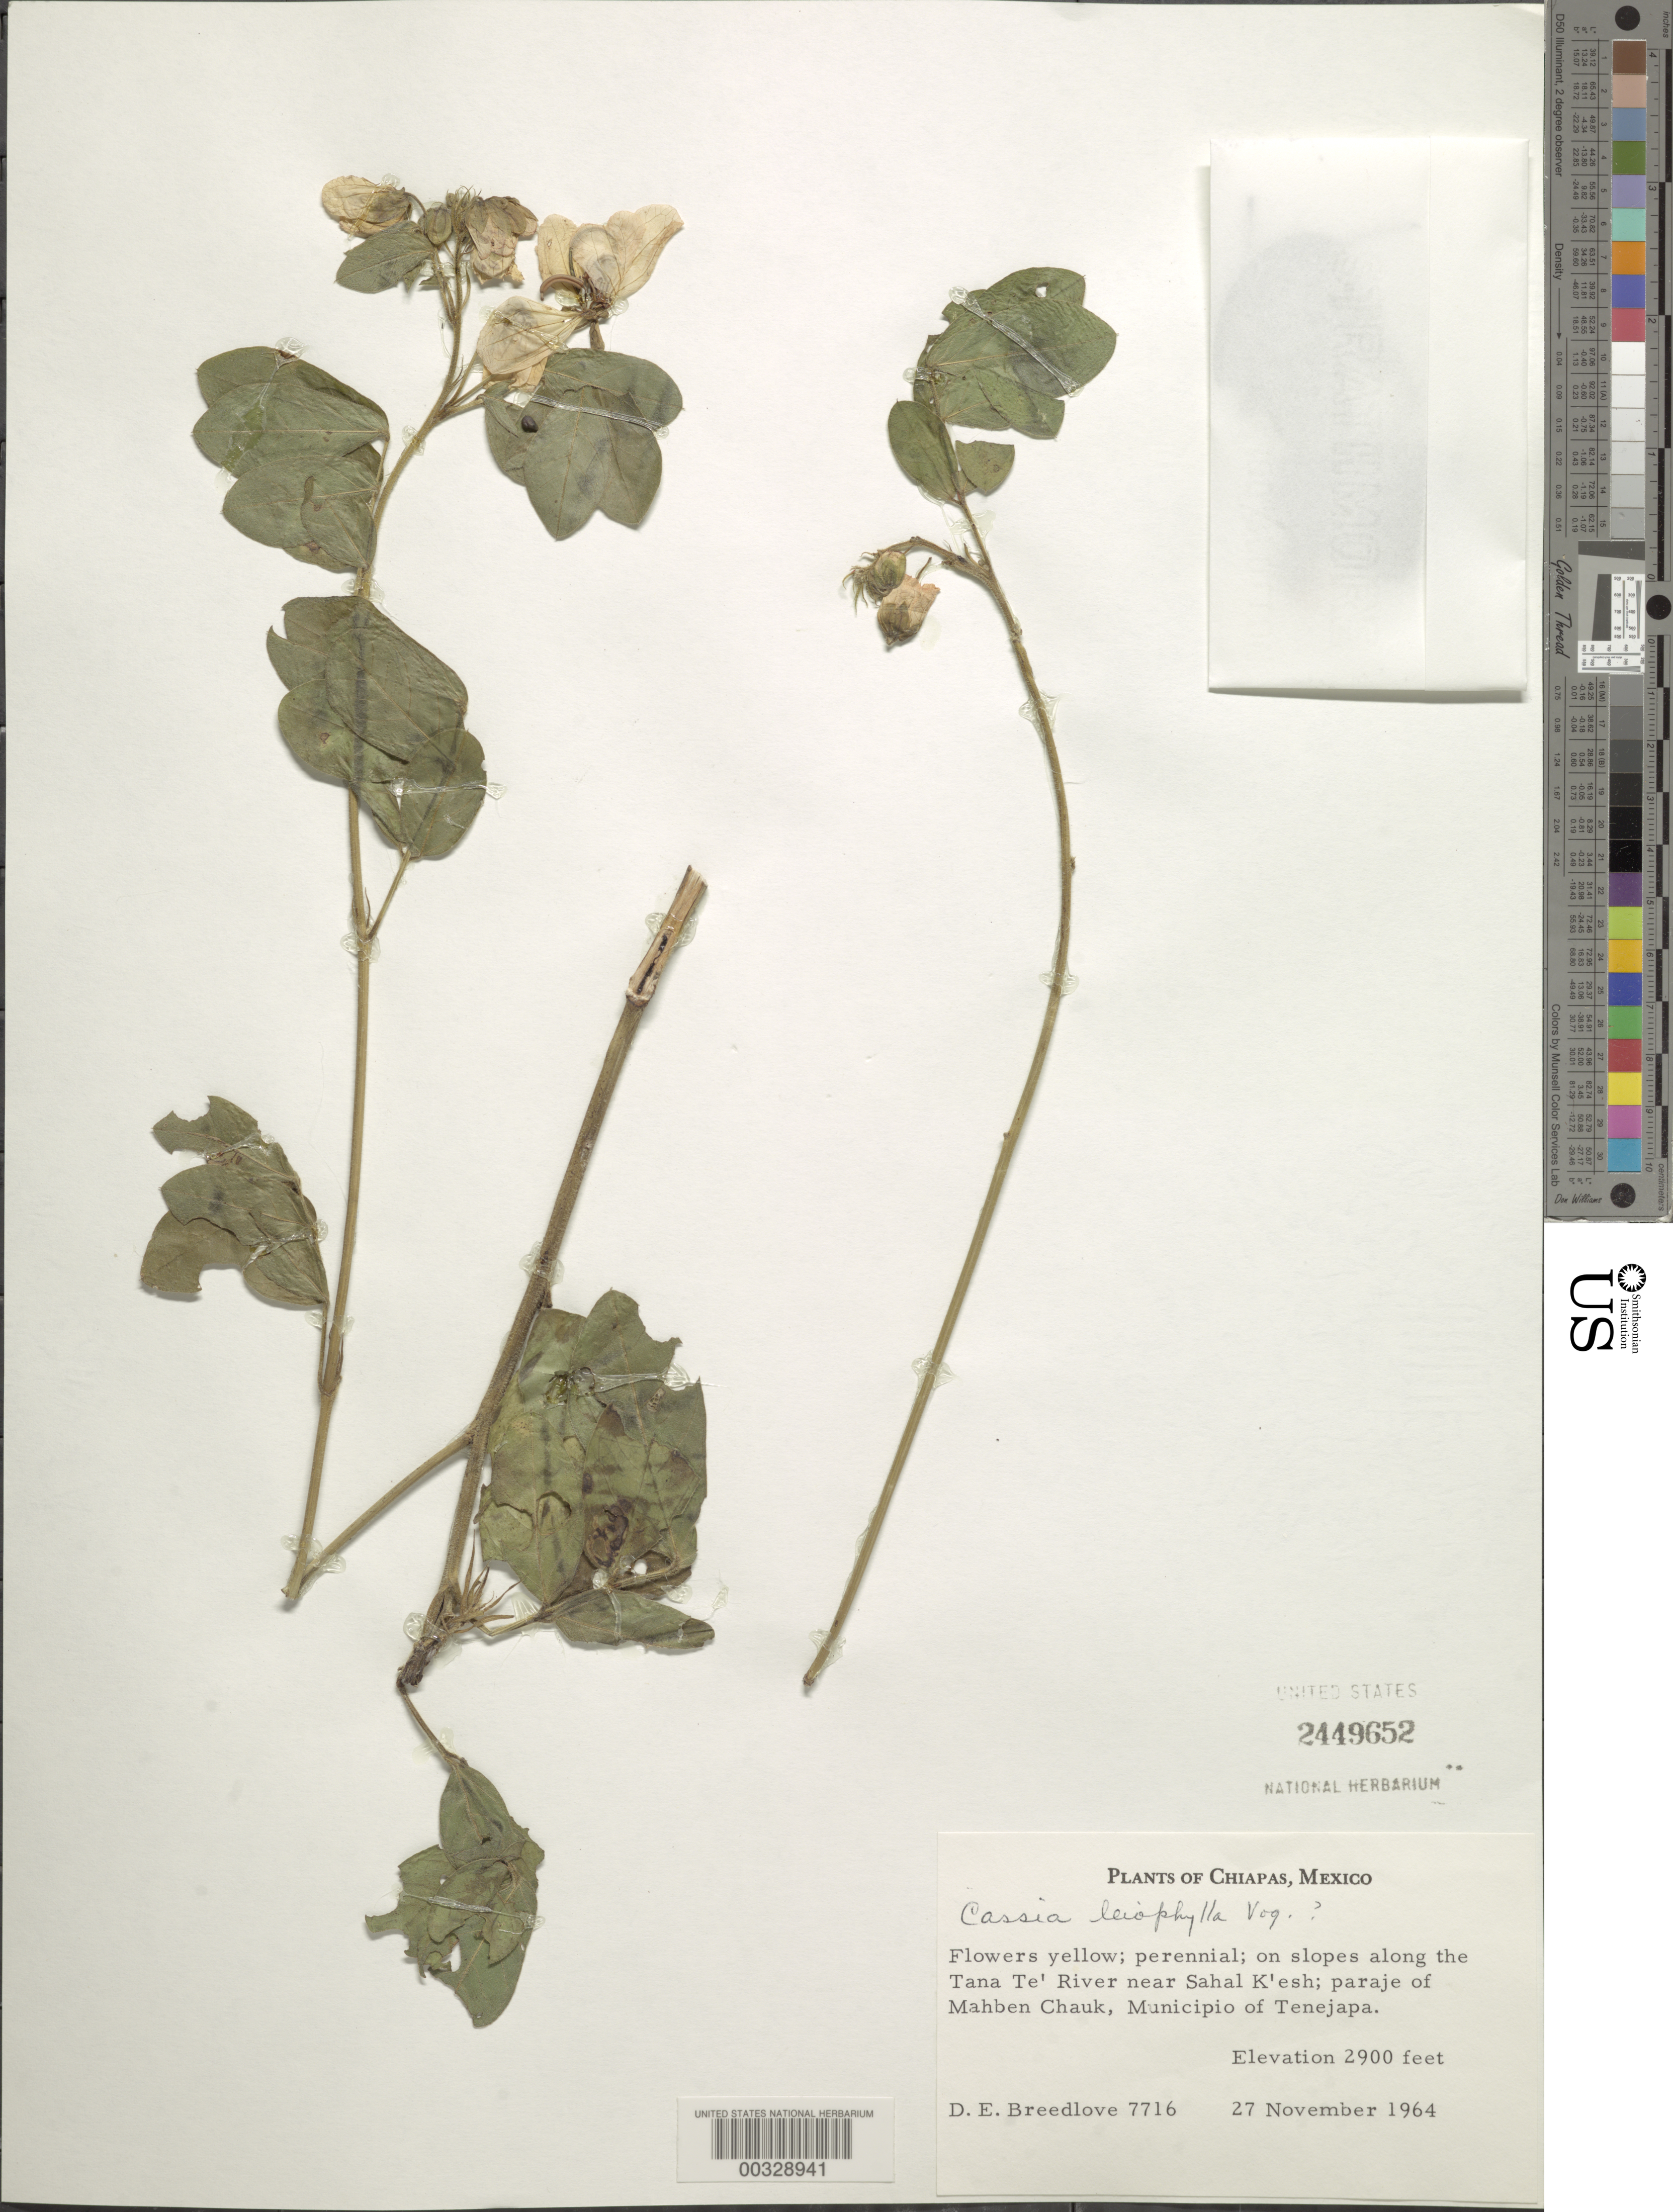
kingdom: Plantae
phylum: Tracheophyta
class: Magnoliopsida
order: Fabales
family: Fabaceae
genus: Senna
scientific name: Senna leiophylla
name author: (Vogel) H.S. Irwin & Barneby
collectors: D. E. Breedlove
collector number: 7716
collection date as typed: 27 Nov 1964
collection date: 1964-11-27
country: Mexico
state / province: Chiapas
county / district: Tenejapa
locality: Along the Tanate' River near Sahal K'esh; paraje of Mahbenchauk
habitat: Slopes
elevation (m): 884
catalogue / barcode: US 2449652